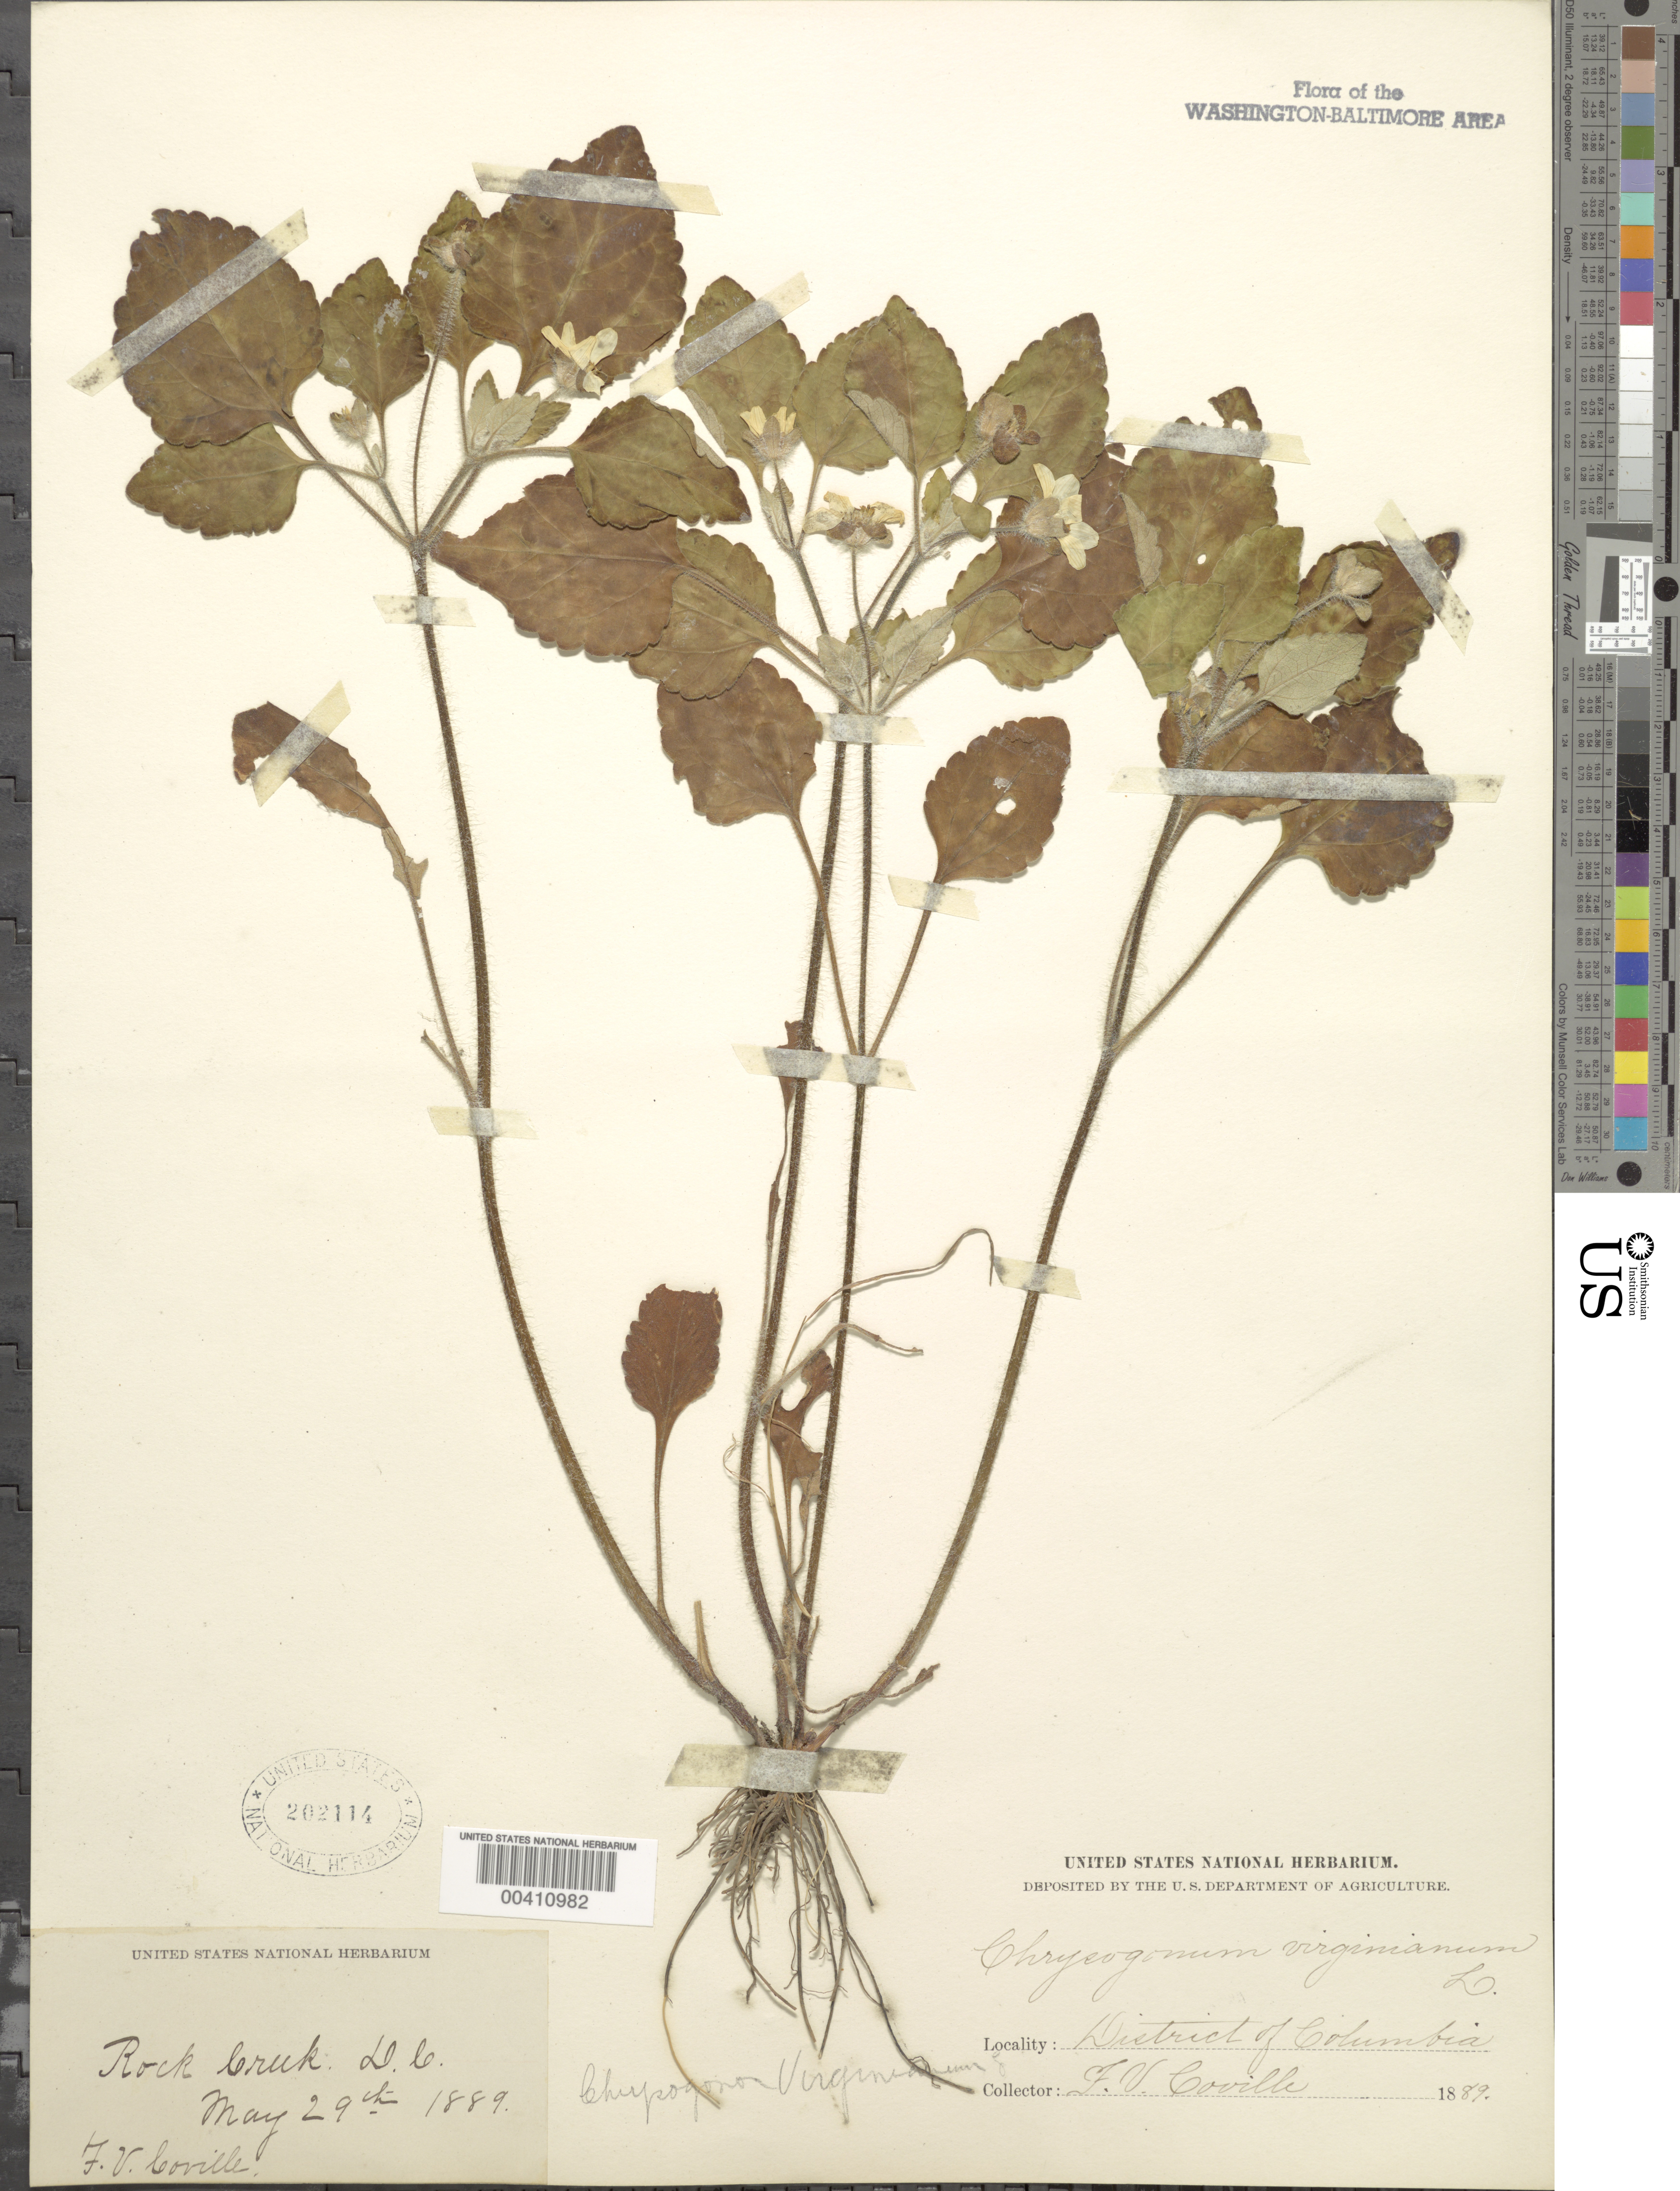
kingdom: Plantae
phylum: Tracheophyta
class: Magnoliopsida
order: Asterales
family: Asteraceae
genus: Chrysogonum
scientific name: Chrysogonum virginianum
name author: L.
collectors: F. V. Coville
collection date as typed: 29 May 1889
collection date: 1889-05-29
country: United States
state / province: District of Columbia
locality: Rock Creek Rock Creek Park & vicinity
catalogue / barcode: US 202114